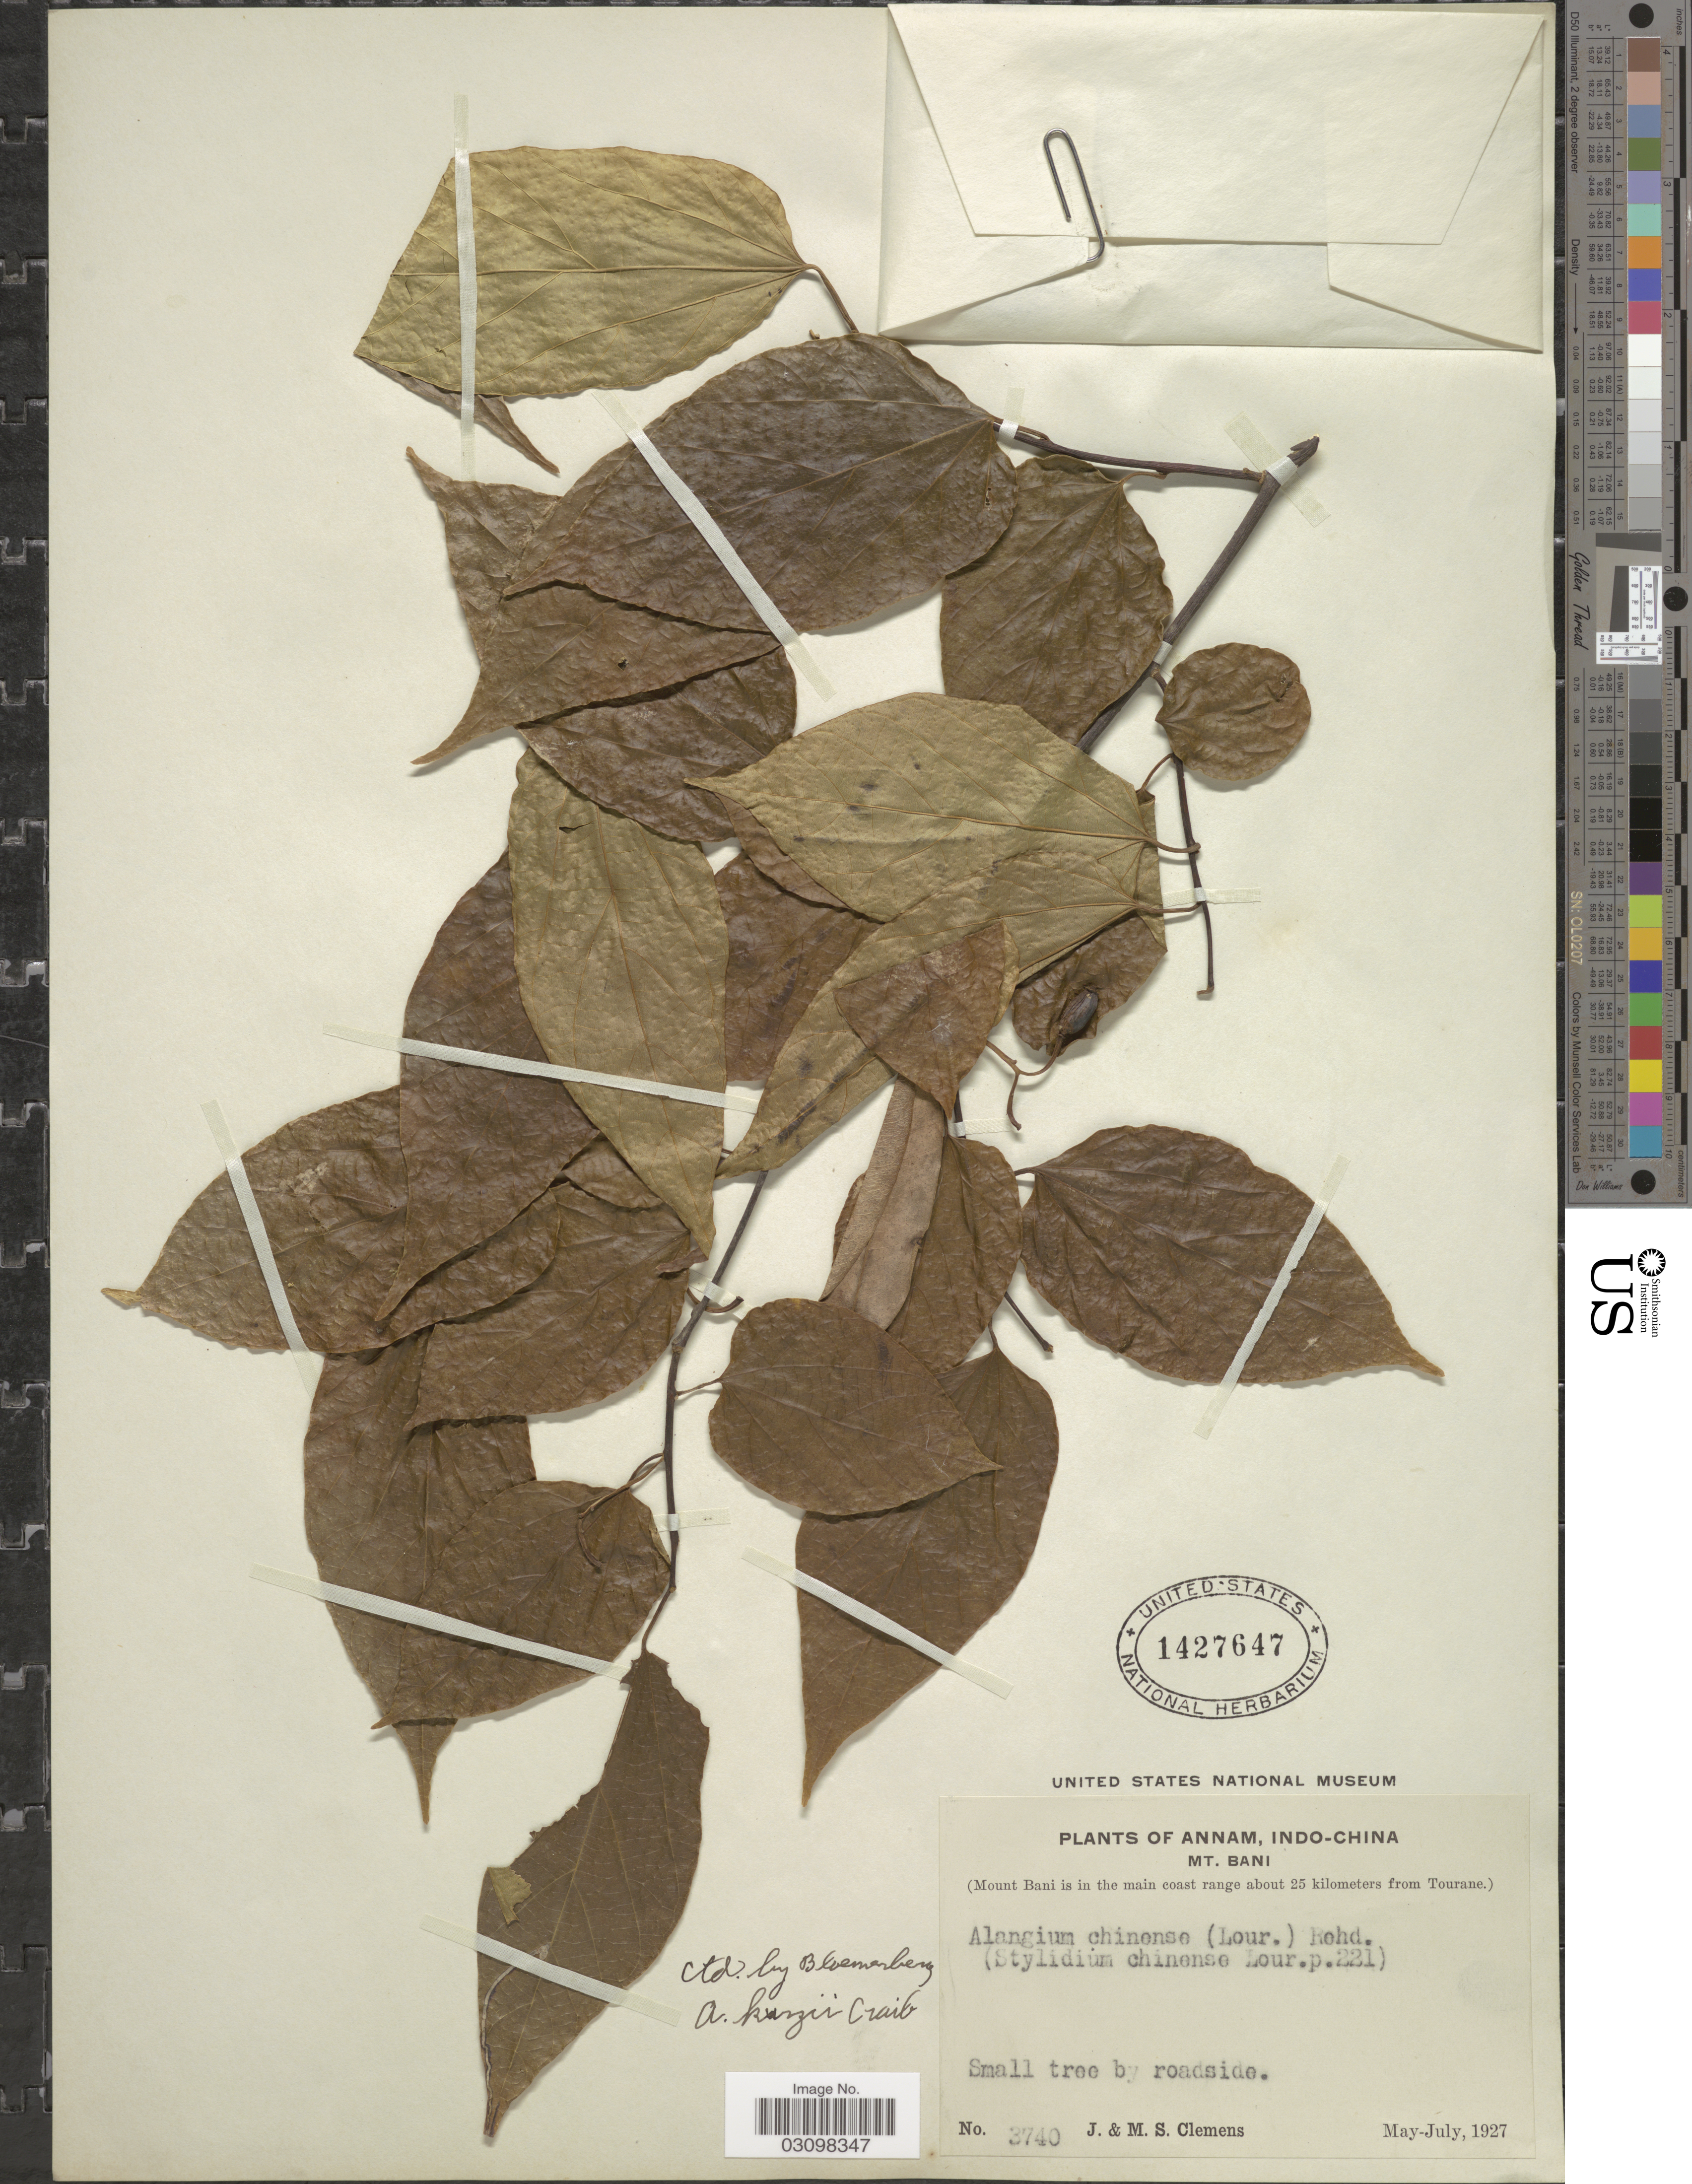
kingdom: Plantae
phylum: Tracheophyta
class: Magnoliopsida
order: Cornales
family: Cornaceae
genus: Alangium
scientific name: Alangium kurzii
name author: Craib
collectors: J. Clemens & M. S. Clemens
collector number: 3740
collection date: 1927-05/1927-07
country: Vietnam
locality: Annam, Ino-China. Mt. Bani (Mount Bani is in the main coast range about 25 kilometers from Tourane.).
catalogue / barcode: US 1427647